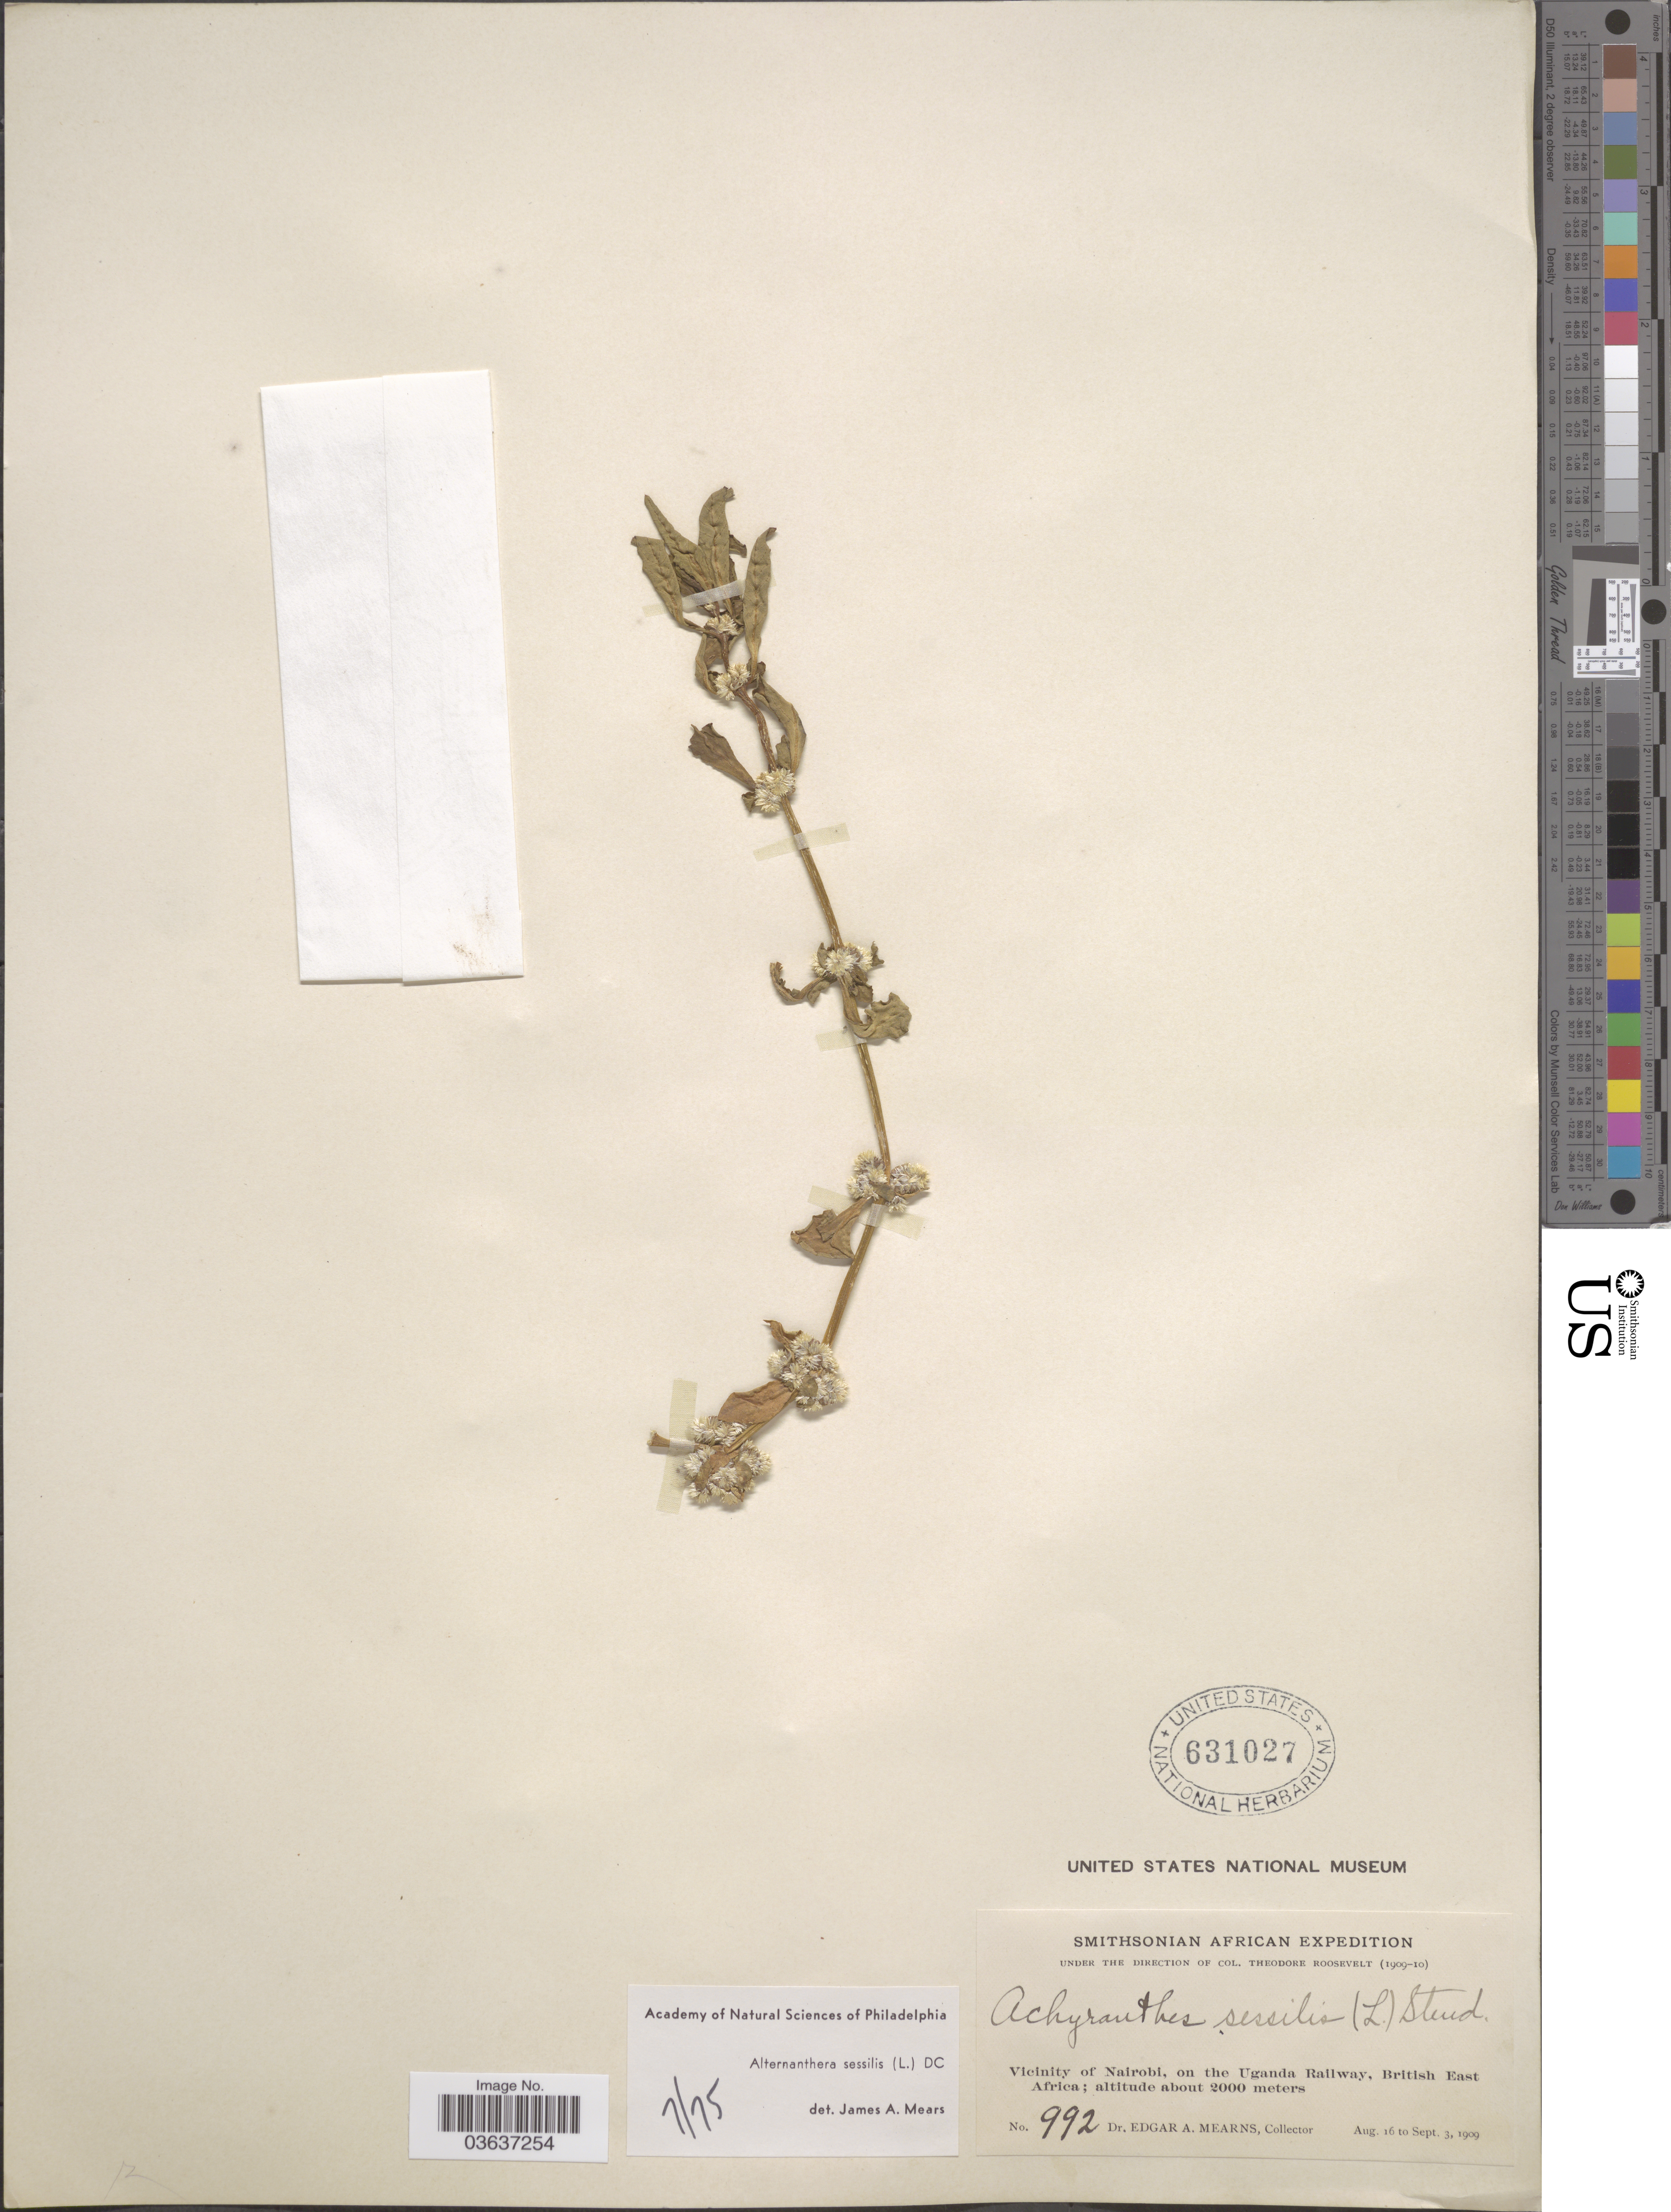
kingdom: Plantae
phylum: Tracheophyta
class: Magnoliopsida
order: Caryophyllales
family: Amaranthaceae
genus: Alternanthera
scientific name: Alternanthera sessilis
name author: (L.) DC.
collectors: E. A. Mearns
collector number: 992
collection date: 1909-08-16/1909-09-03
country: Kenya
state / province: Nairobi Area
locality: Vicinity of Nairobi, on the Uganda Railway, British East Africa.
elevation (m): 2000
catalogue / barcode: US 631027